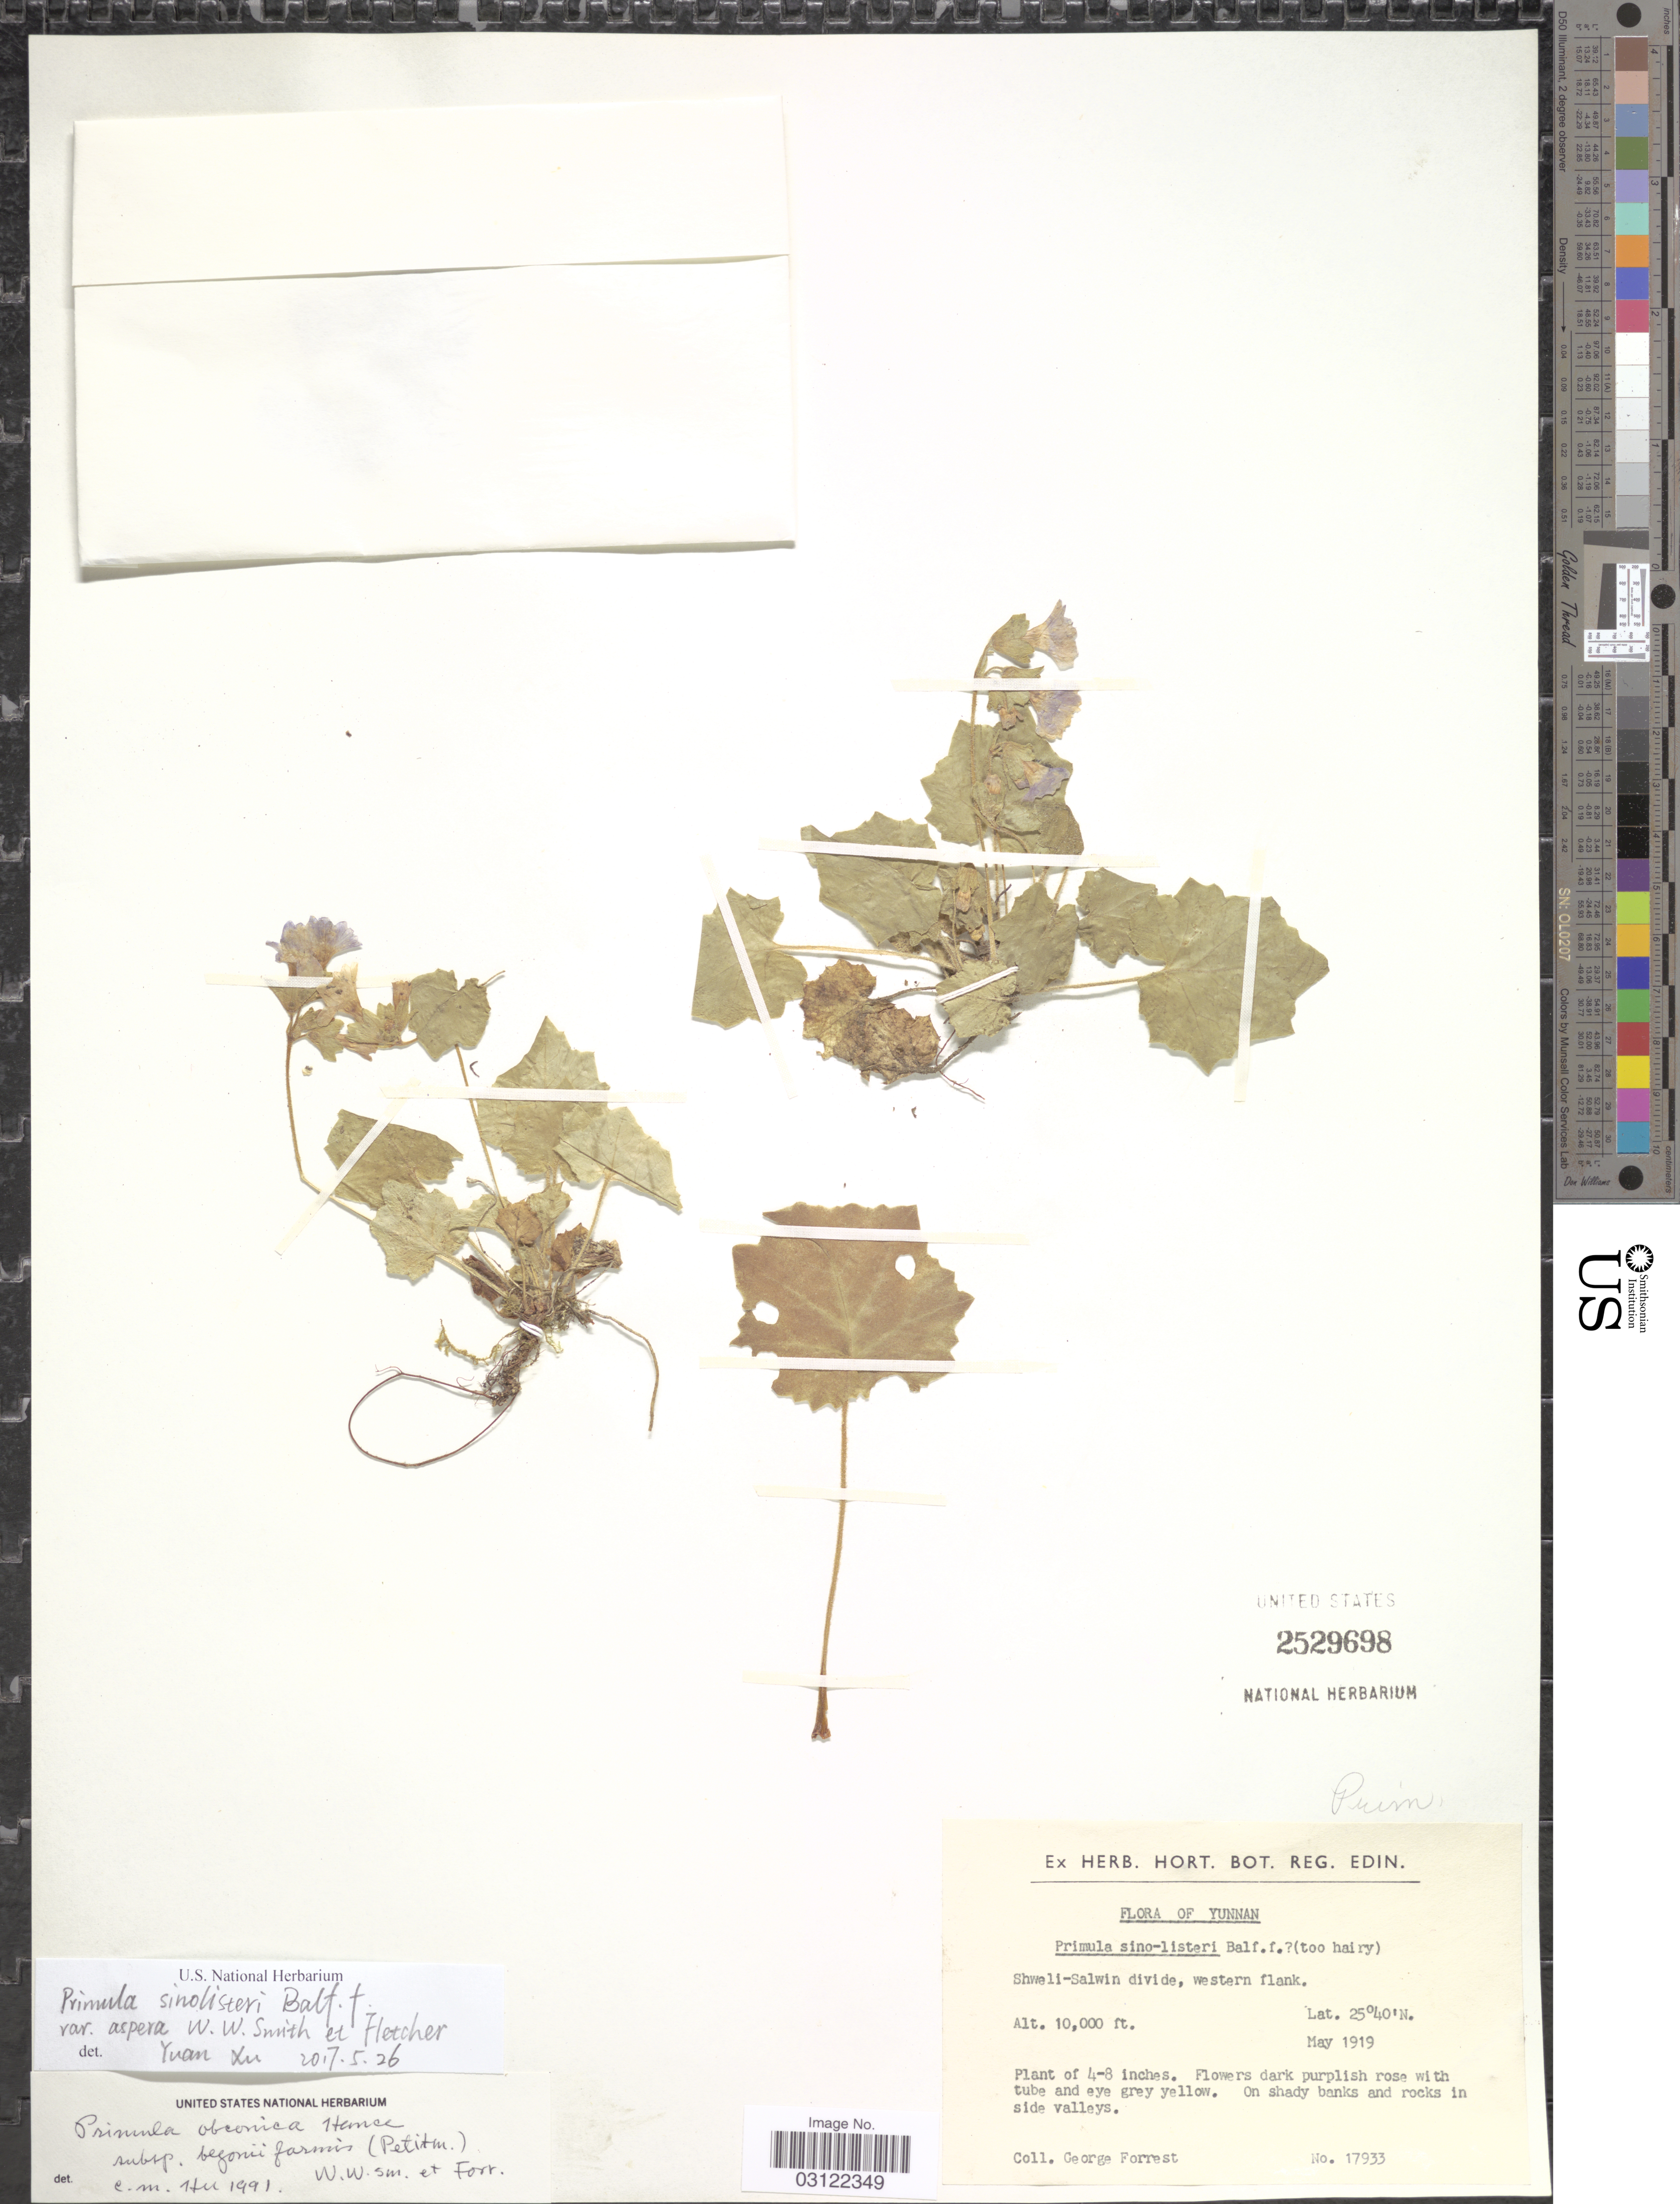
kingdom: Plantae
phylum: Tracheophyta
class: Magnoliopsida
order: Ericales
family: Primulaceae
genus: Primula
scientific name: Primula sinolisteri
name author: Balf. f.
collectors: G. Forrest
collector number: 17933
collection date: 1919-05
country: China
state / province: Yunnan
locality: Shweli-Salwin divide, western flank.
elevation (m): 3048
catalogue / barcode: US 2529698